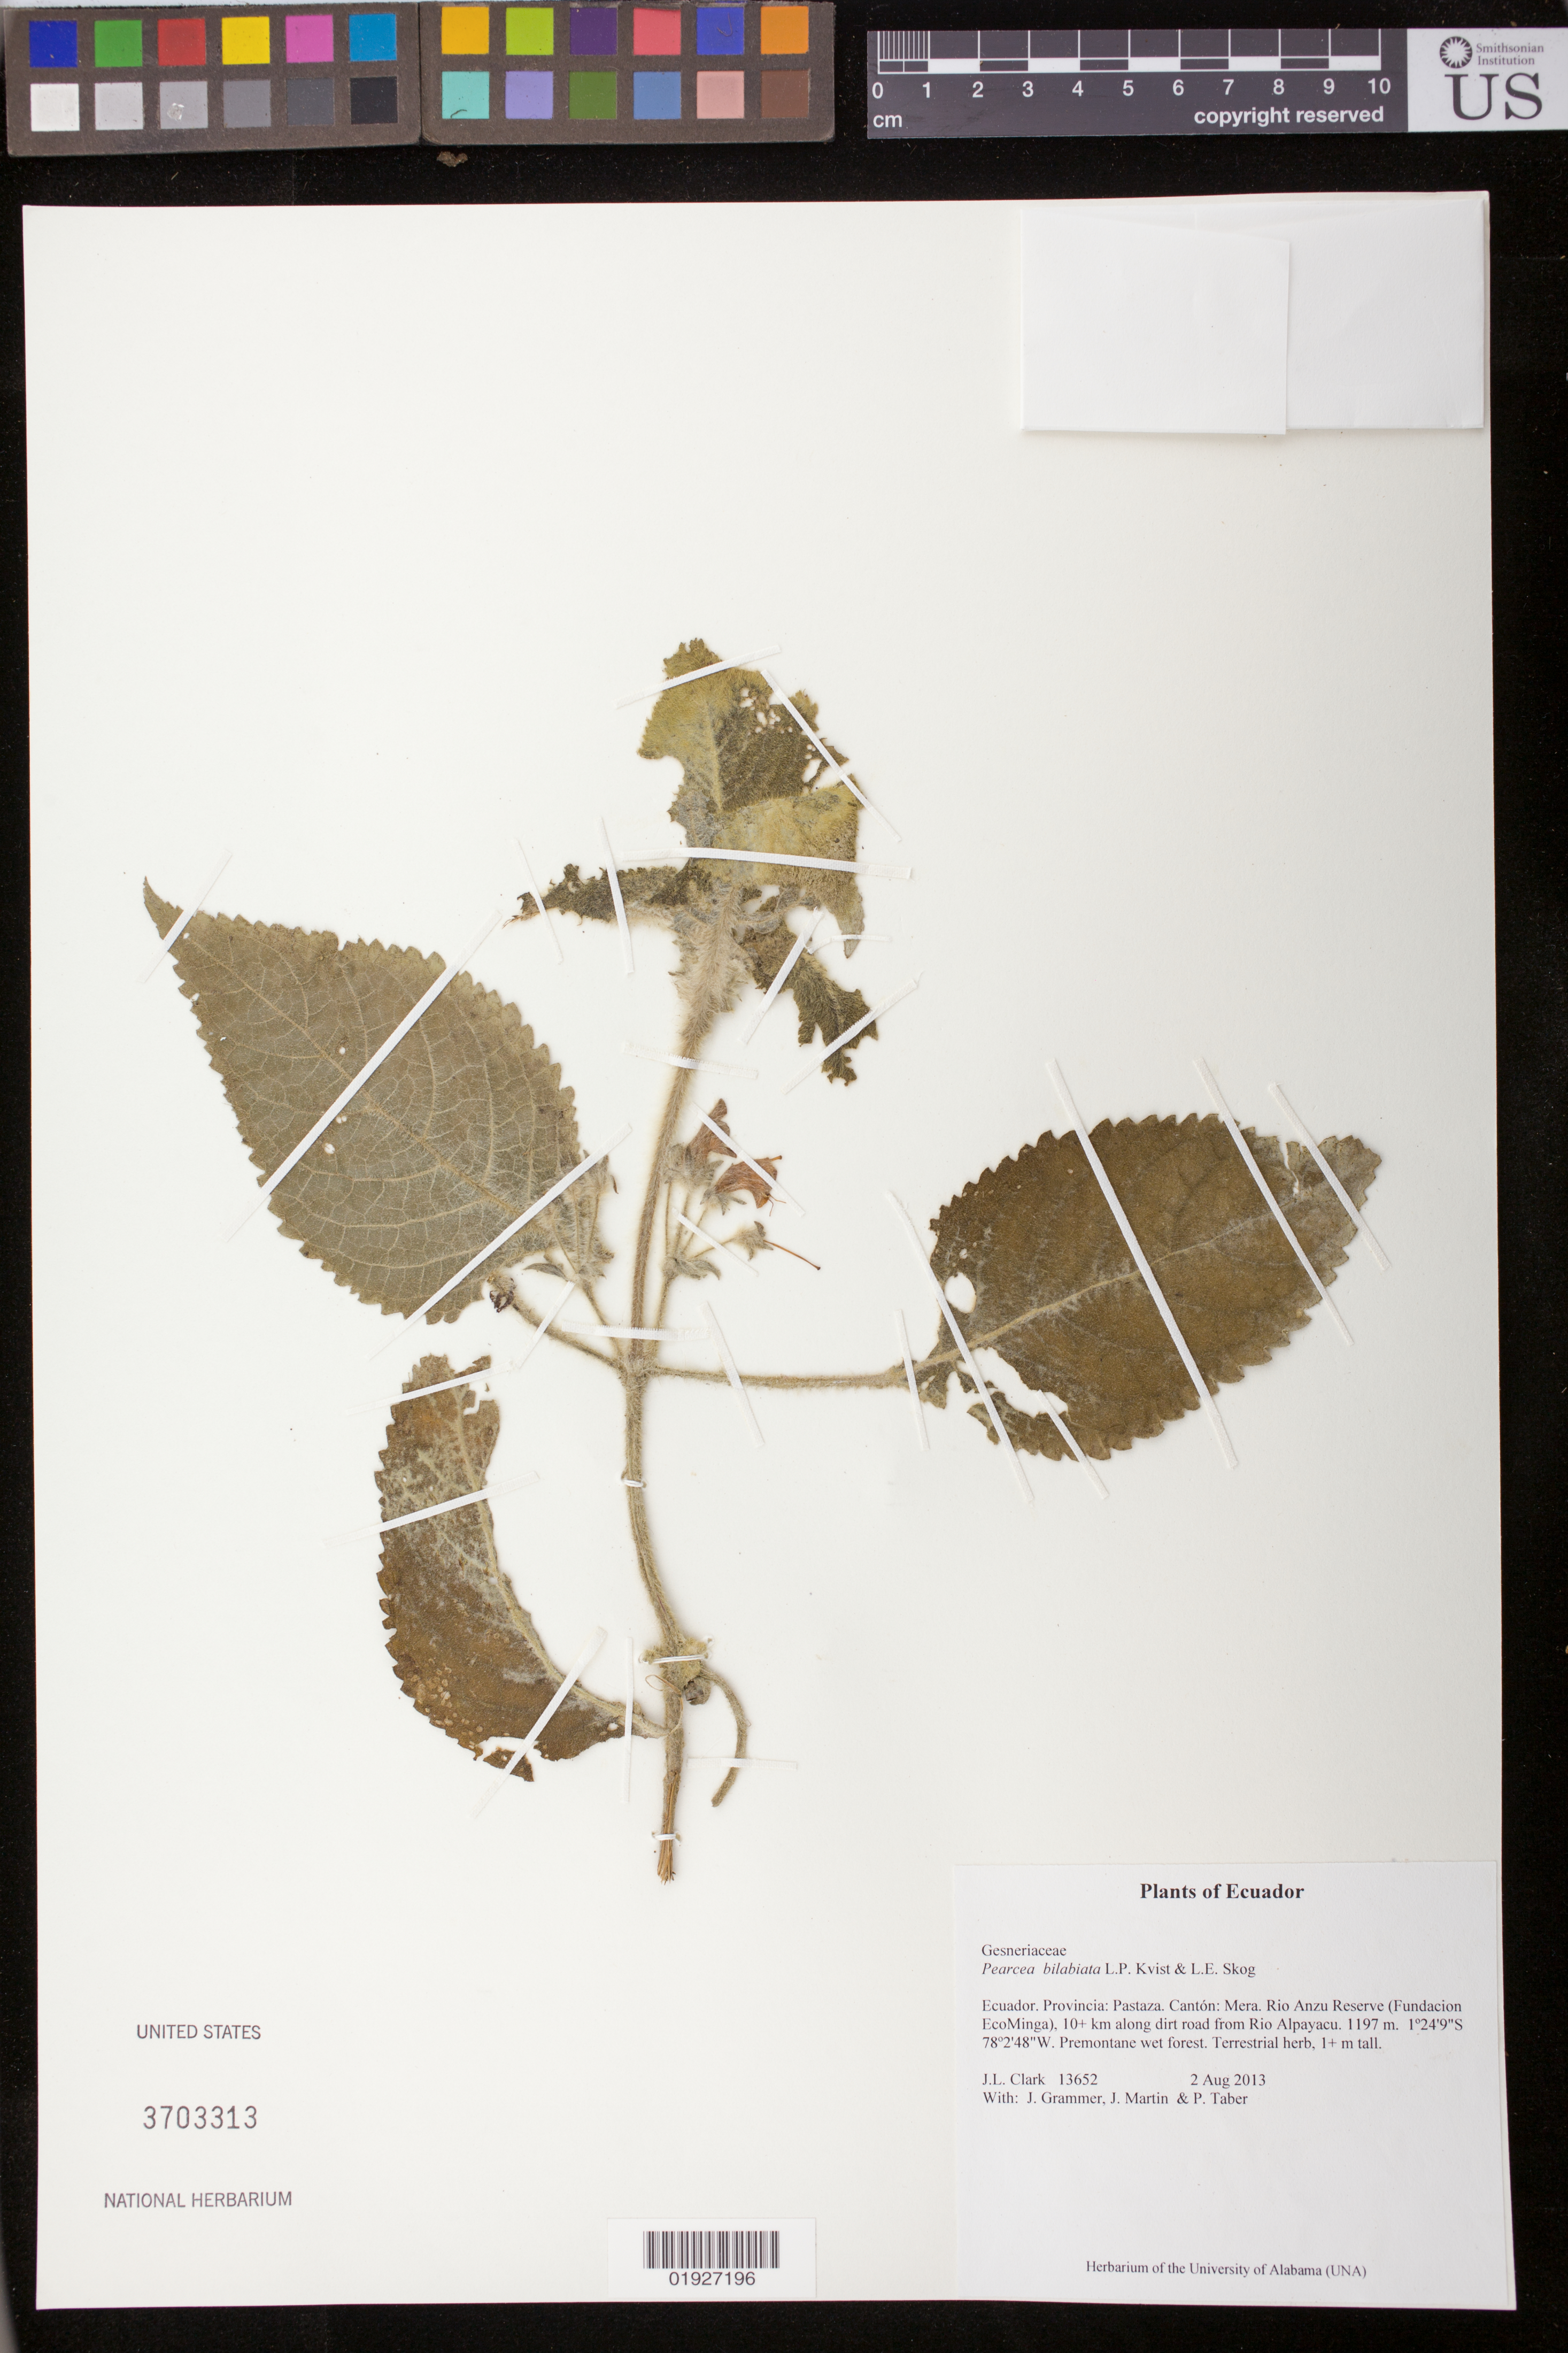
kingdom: Plantae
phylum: Tracheophyta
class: Magnoliopsida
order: Lamiales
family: Gesneriaceae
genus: Pearcea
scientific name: Pearcea bilabiata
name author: L.P. Kvist & L.E. Skog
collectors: J. L. Clark, J. Grammer, J. Martin & P. Taber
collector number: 13652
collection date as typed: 2 Aug 2013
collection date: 2013-08-02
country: Ecuador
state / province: Pastaza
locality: Ecuador, Provincia: Pastaza. Canton: Mera. Rio Anzu Reserve (Fundacion EcoMinga), 10± along dirt road from Rio Alpayacu.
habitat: Premontane forest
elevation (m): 1197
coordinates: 1°24'9"S, 78°2'48"W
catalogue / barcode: US 3703313